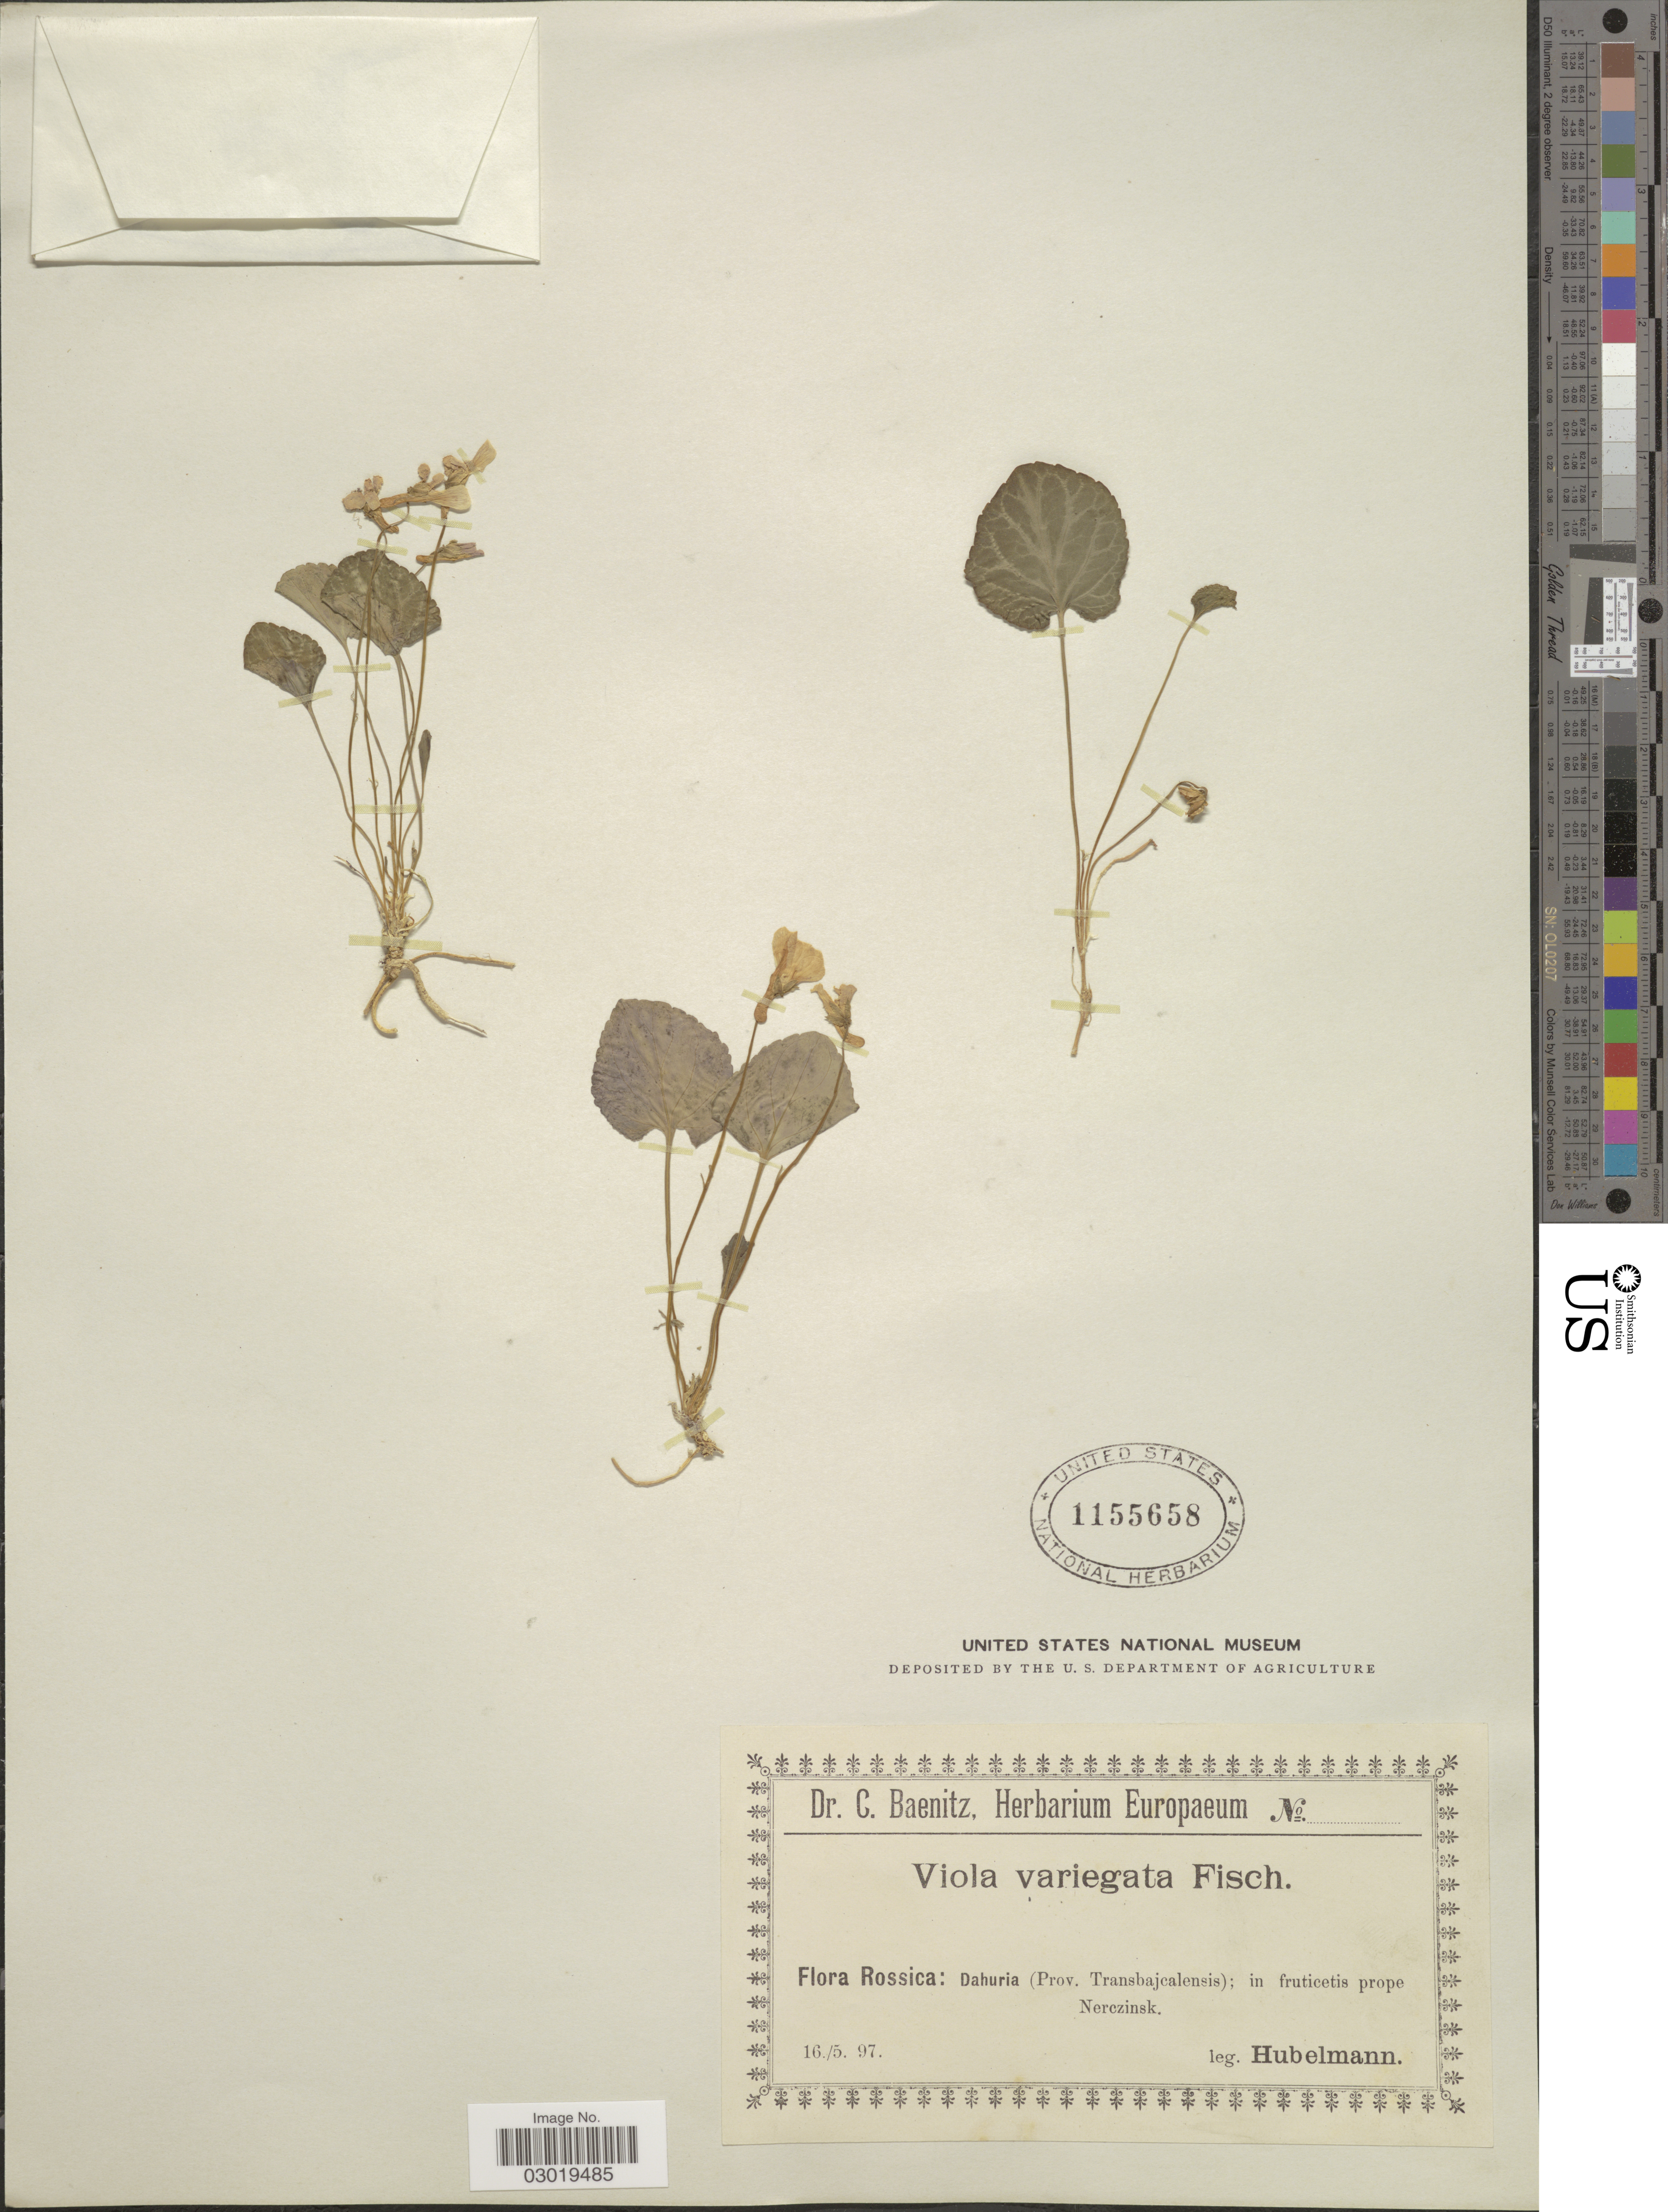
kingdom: Plantae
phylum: Tracheophyta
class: Magnoliopsida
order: Malpighiales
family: Violaceae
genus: Viola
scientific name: Viola variegata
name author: Fisch. ex Link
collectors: Hubelmann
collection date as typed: Transcribed d/m/y: 16/5/97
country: Russian Federation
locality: Rossica: Dahuria (Prov. Transbajcalensis); in fruticetis prope Nerczinsk.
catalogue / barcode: US 1155658